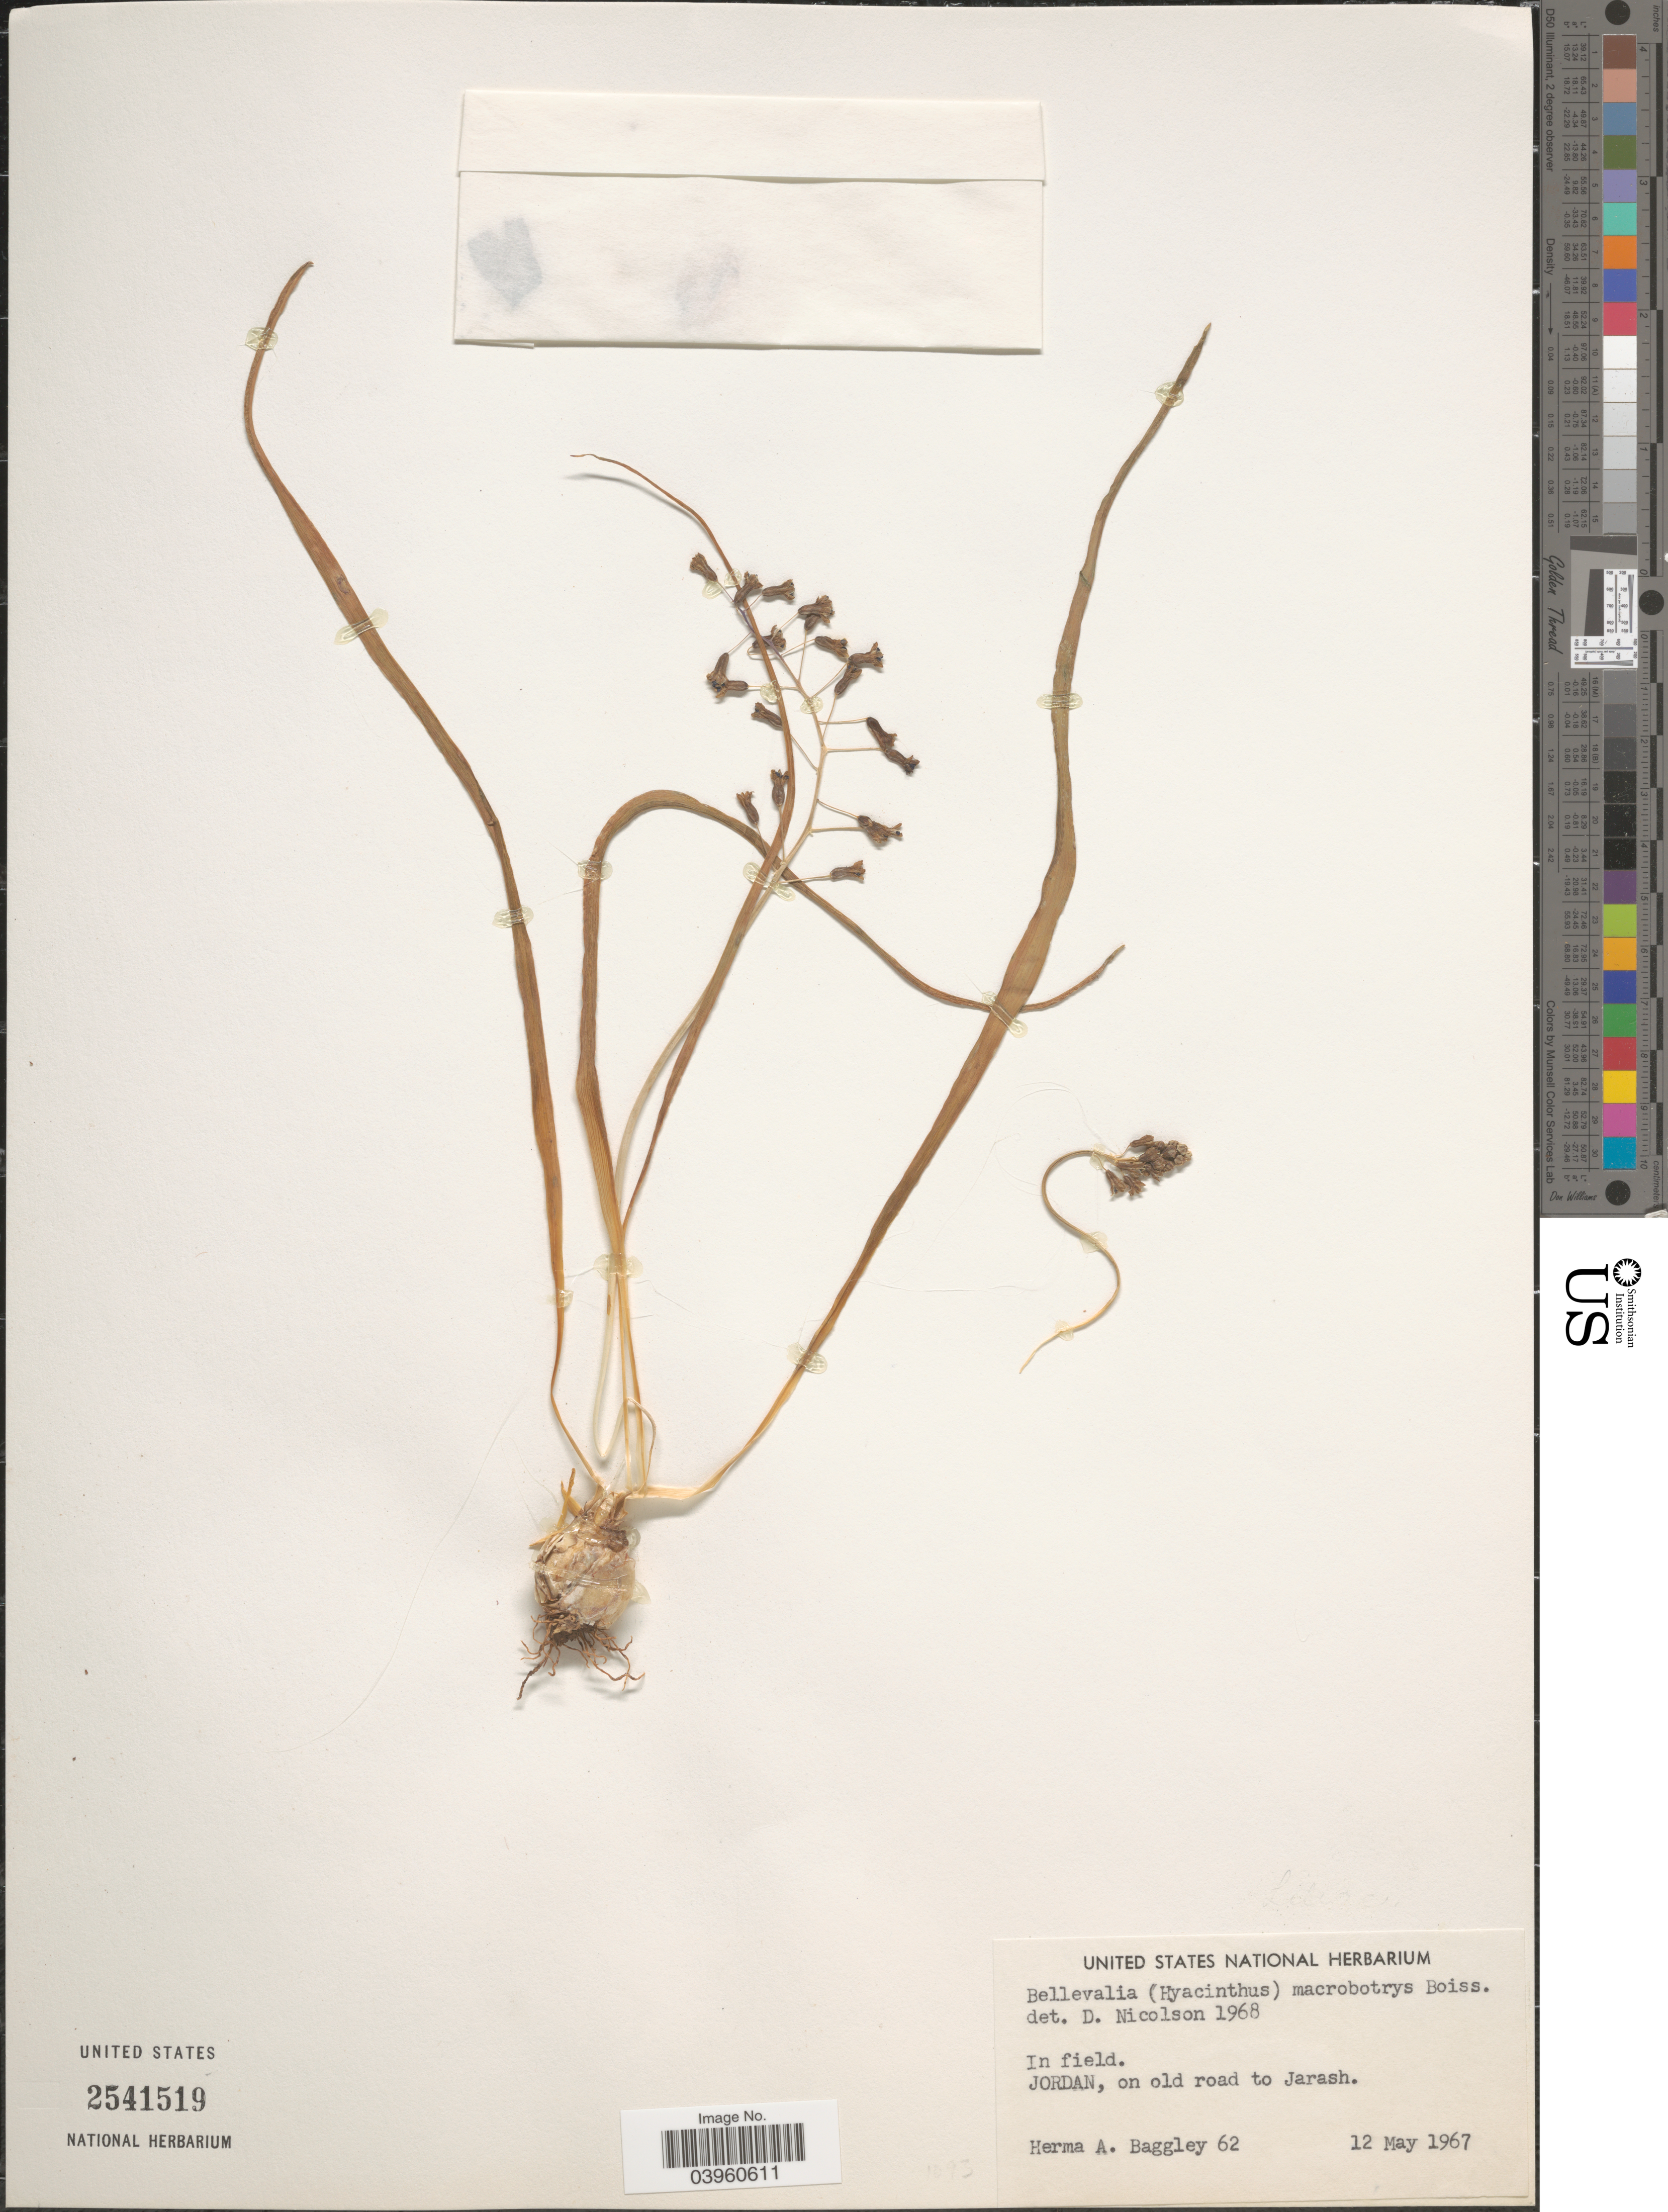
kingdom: Plantae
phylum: Tracheophyta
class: Liliopsida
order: Asparagales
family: Asparagaceae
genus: Bellevalia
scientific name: Bellevalia macrobotrys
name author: Boiss.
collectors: H. Baggley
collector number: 62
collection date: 1967-05-12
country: Jordan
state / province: Jarash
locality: On old road to Jarash.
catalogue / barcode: US 2541519